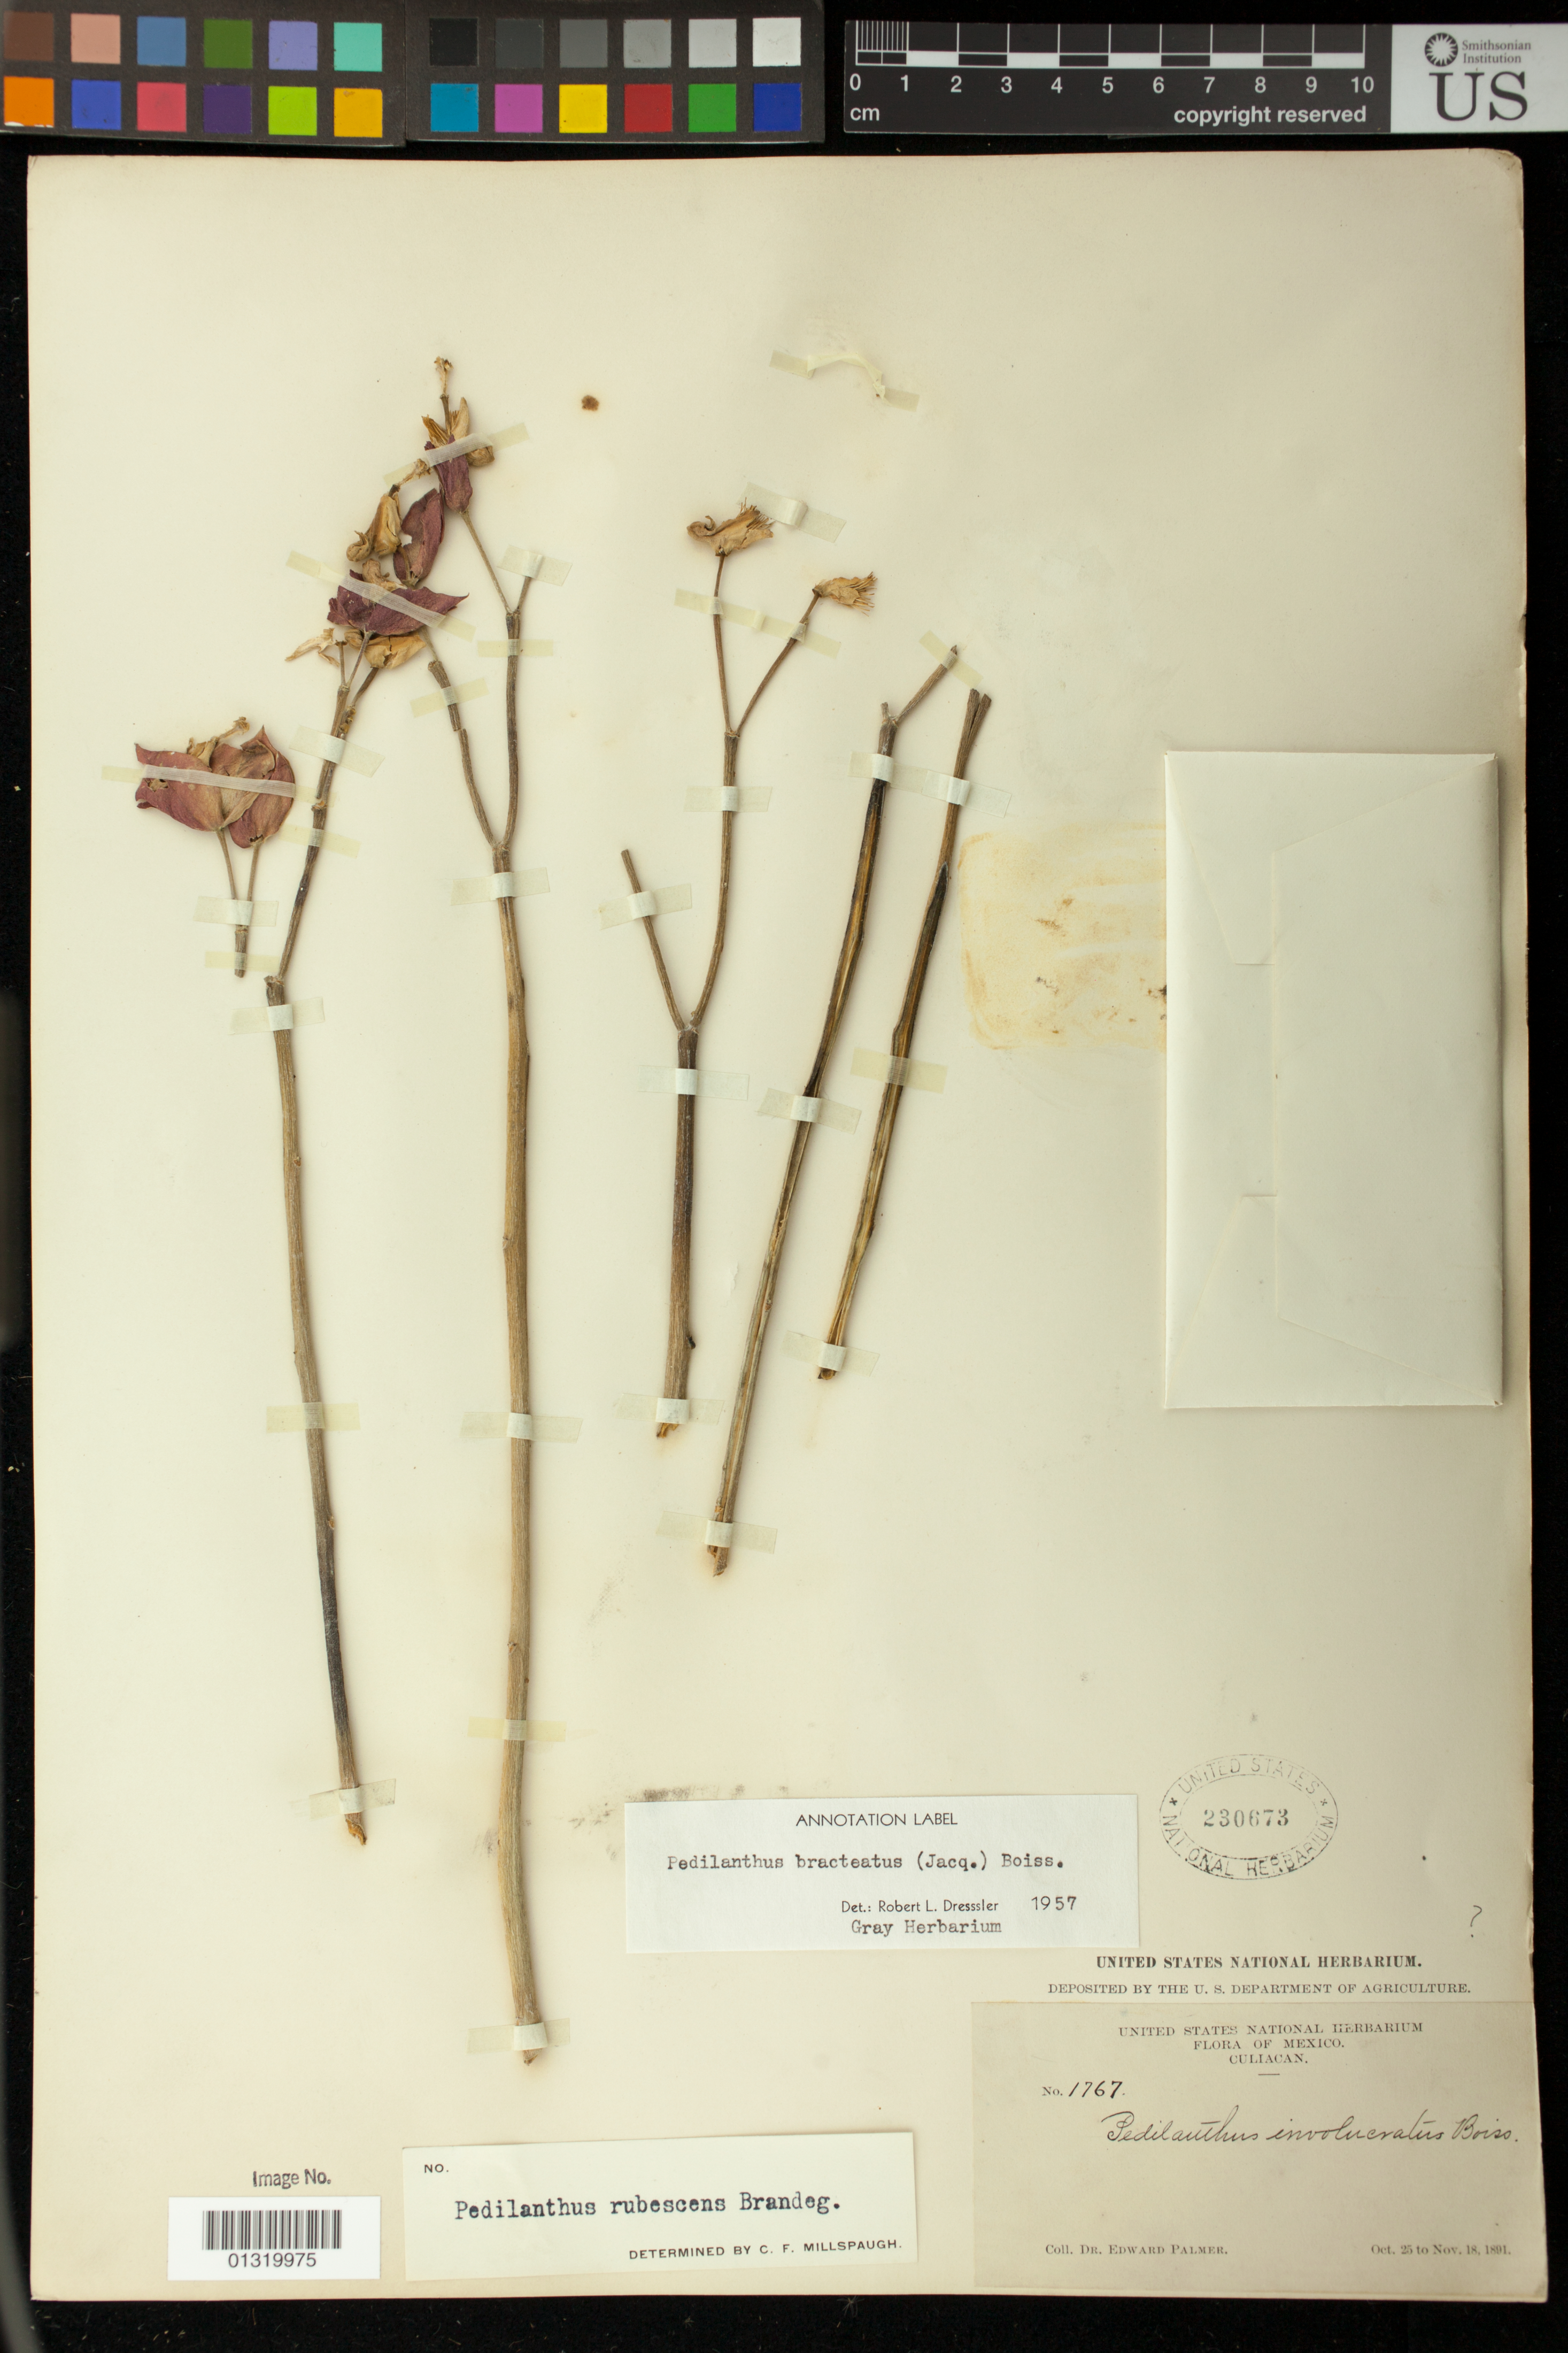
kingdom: Plantae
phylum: Tracheophyta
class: Magnoliopsida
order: Malpighiales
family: Euphorbiaceae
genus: Pedilanthus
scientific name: Pedilanthus bracteatus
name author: (Jacq.) Boiss.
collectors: E. Palmer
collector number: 1767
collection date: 1891-10-25/1891-11-18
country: Mexico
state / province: Sinaloa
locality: Culiacan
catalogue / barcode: US 230673